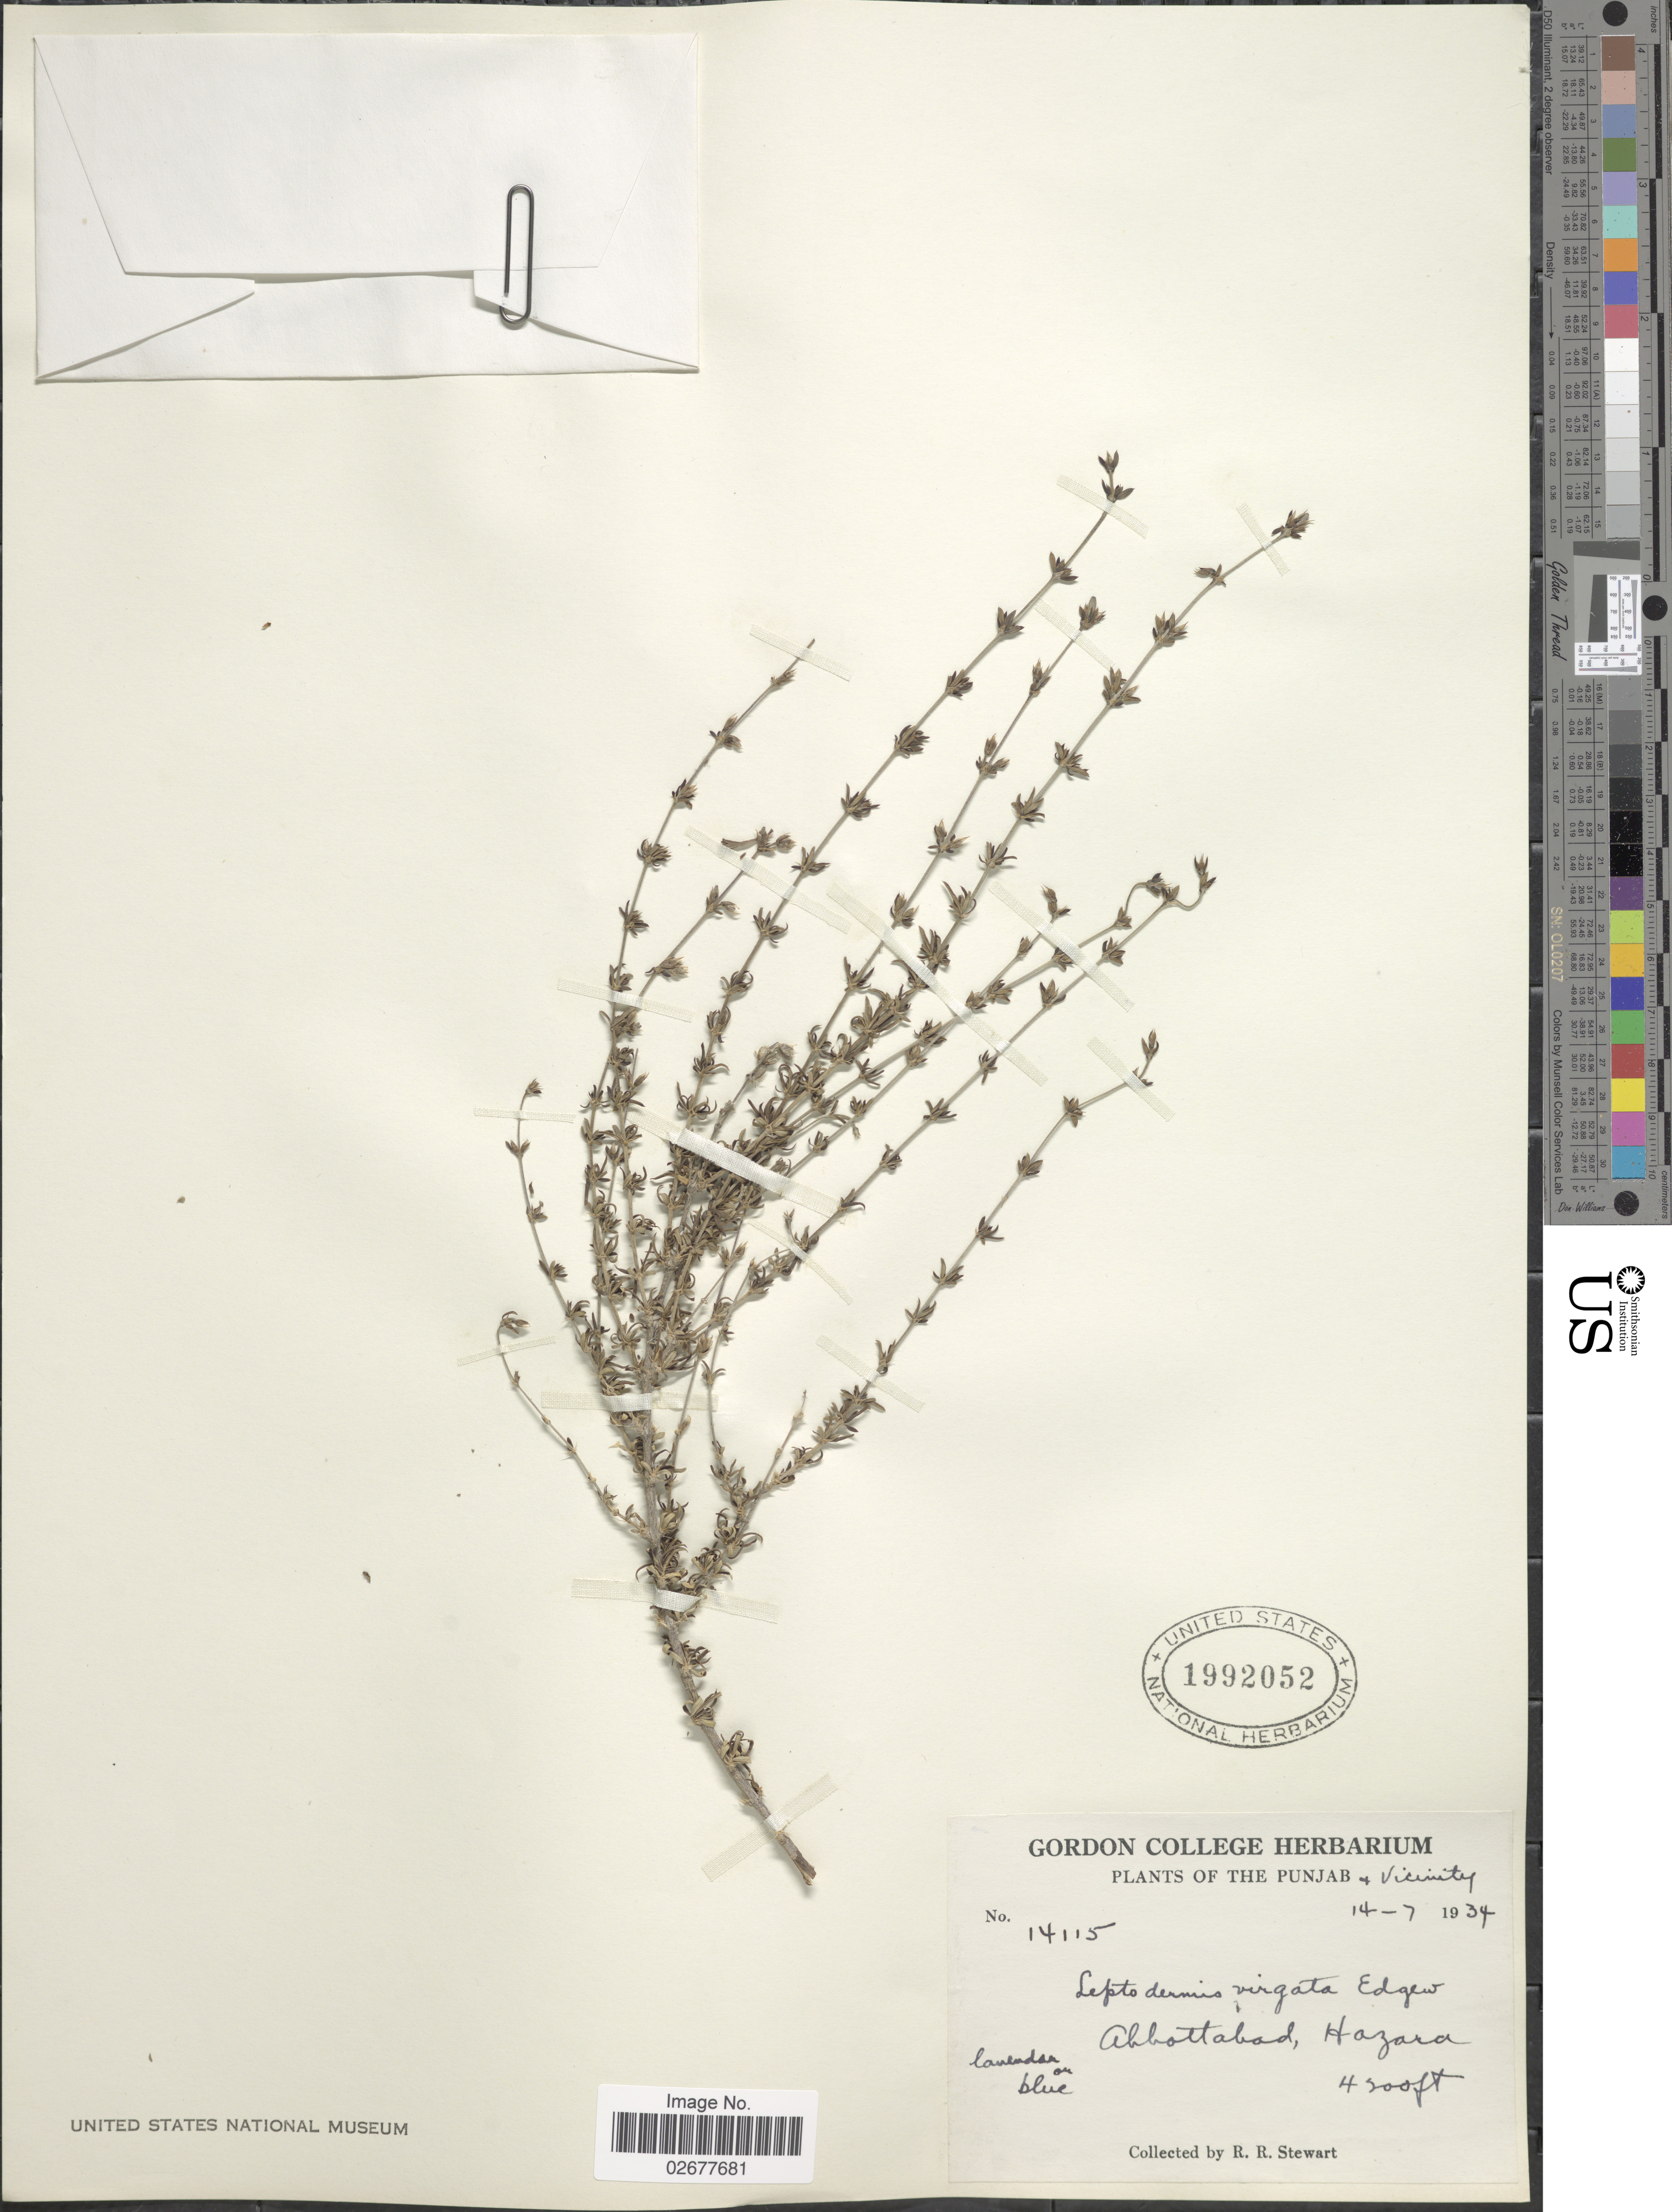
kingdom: Plantae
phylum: Tracheophyta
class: Magnoliopsida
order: Gentianales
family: Rubiaceae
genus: Leptodermis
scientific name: Leptodermis virgata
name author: Edgew. ex Hook. f.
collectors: R. R. Stewart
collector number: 14115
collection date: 1934-07-14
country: Pakistan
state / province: Khyber Pakhtunkhwa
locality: Abbottabad, Hazara.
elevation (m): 1280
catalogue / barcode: US 1992052